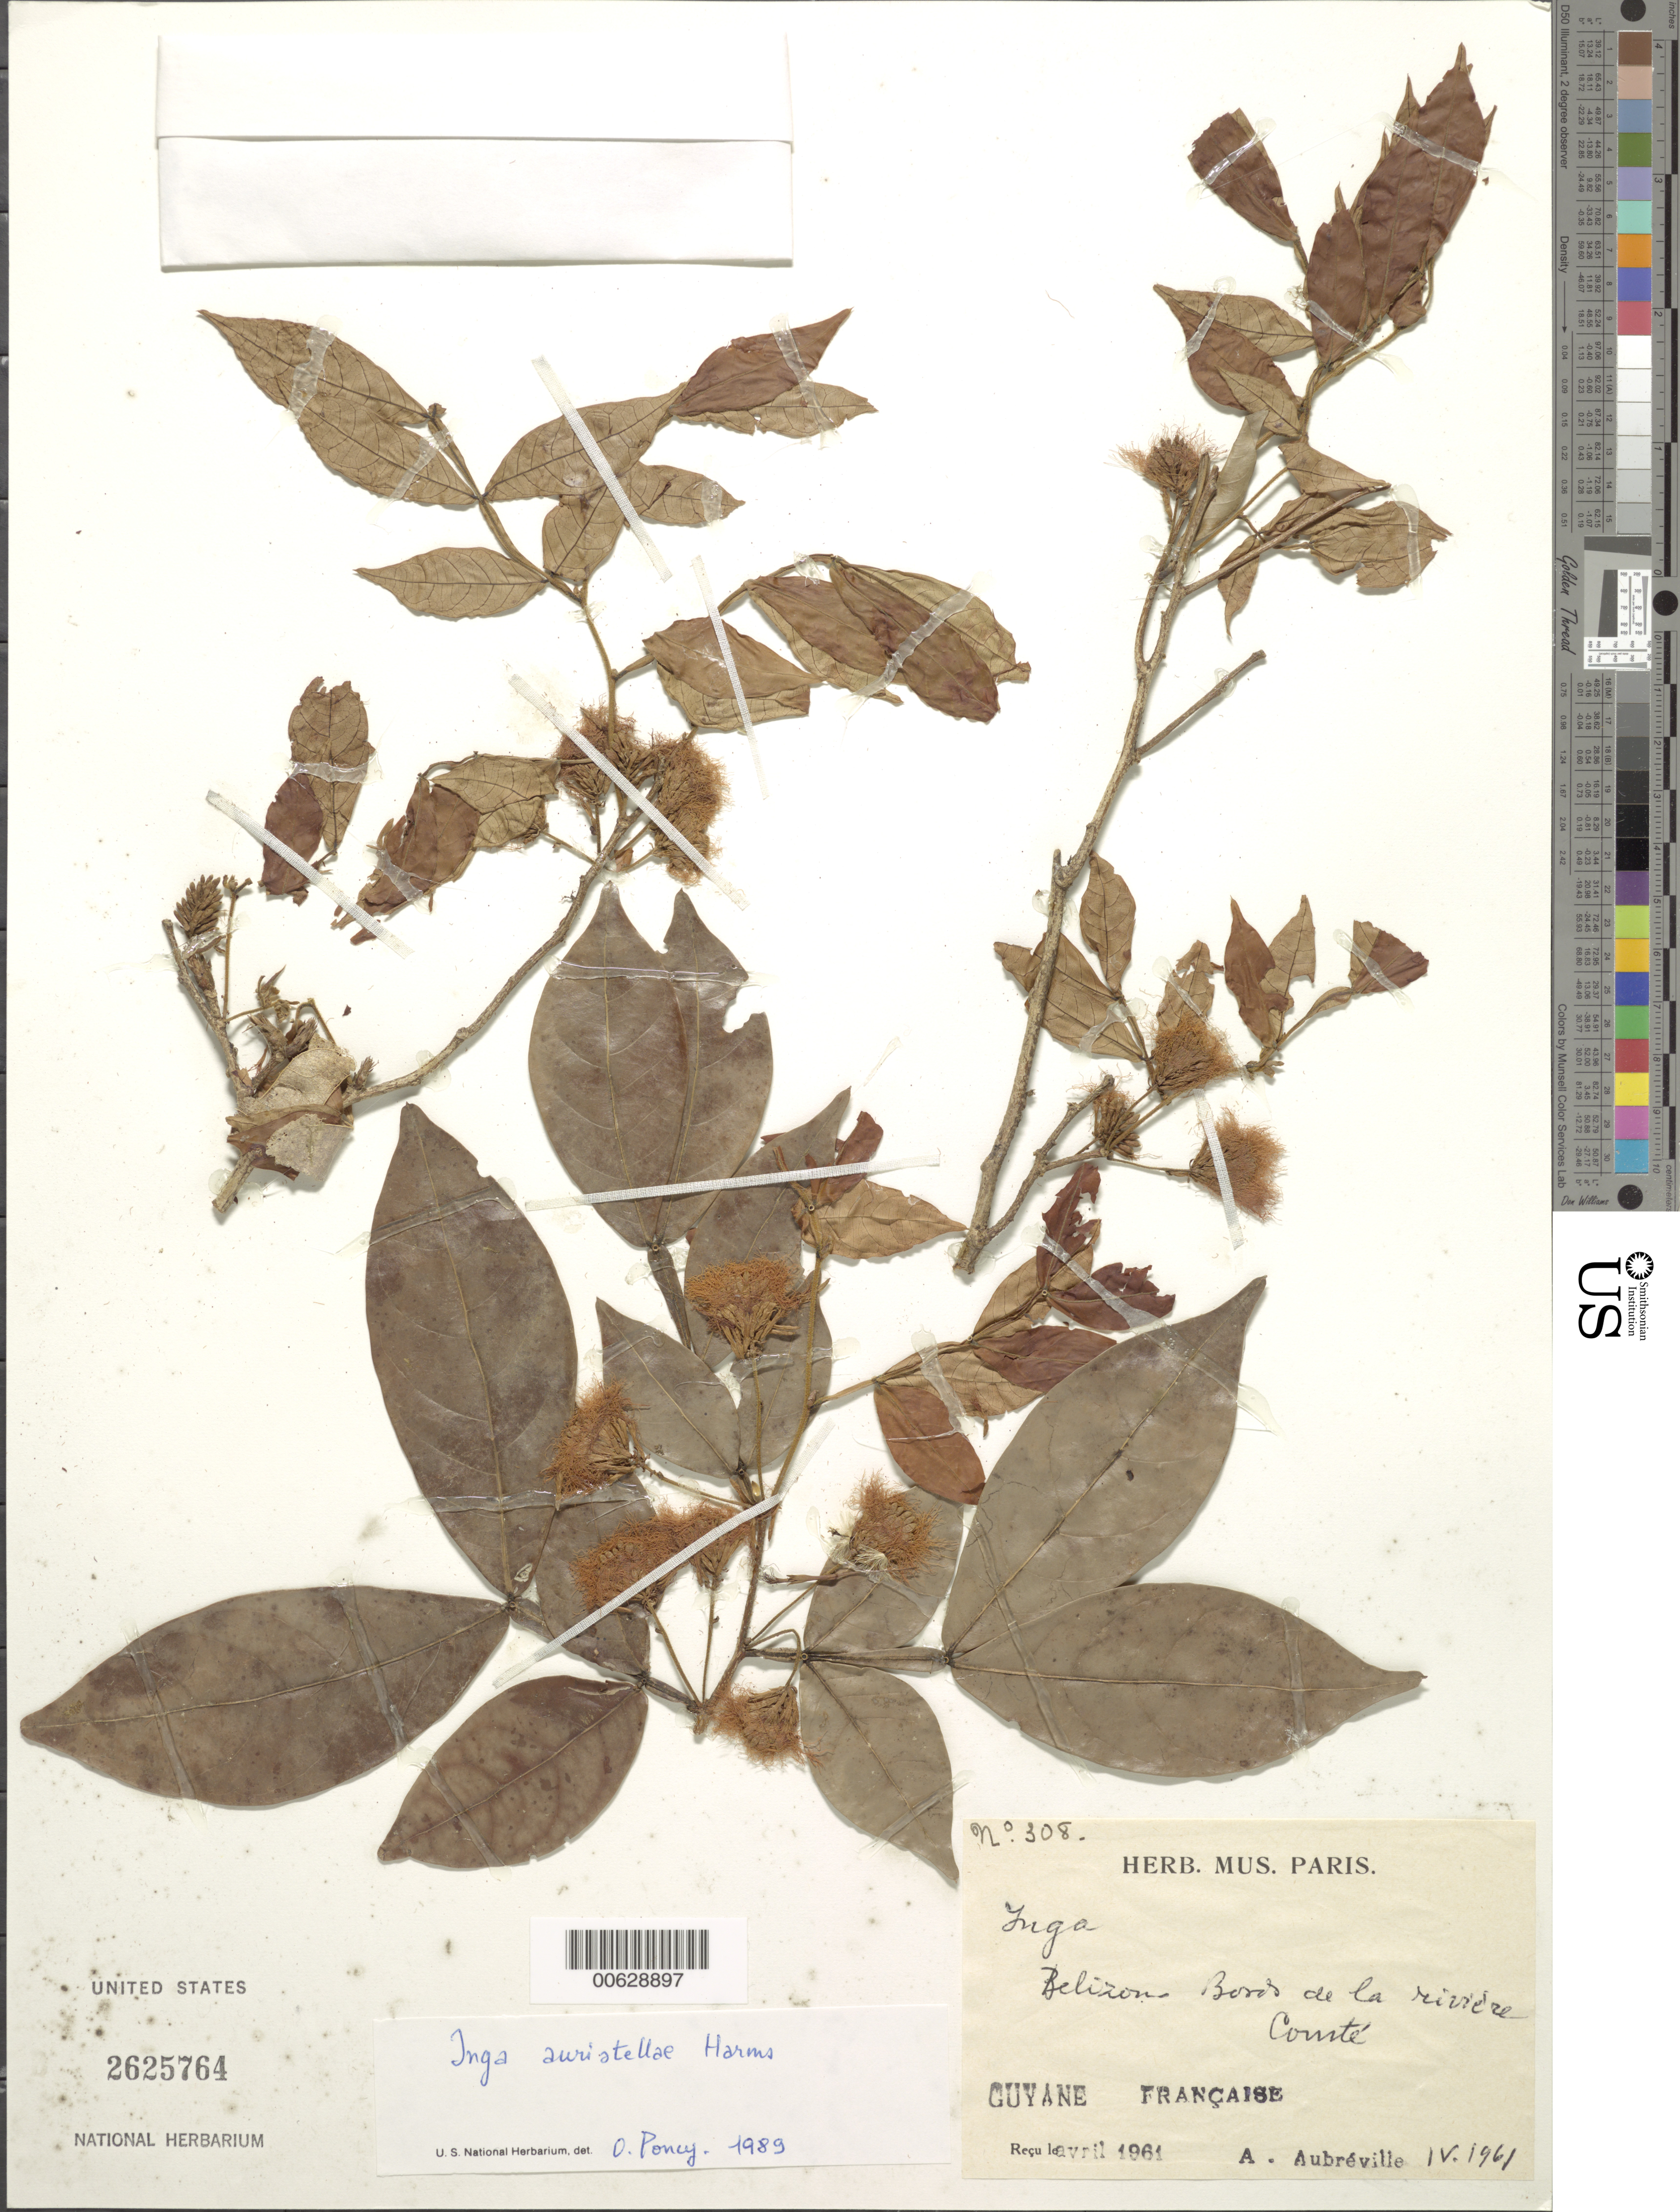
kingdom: Plantae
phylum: Tracheophyta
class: Magnoliopsida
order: Fabales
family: Fabaceae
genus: Inga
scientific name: Inga auristellae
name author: Harms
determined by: Poncy, O.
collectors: A. Aubréville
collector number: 308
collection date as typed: Apr-61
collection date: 1961-04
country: French Guiana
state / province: Inini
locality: Bélizon, Comté R.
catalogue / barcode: US 2625764